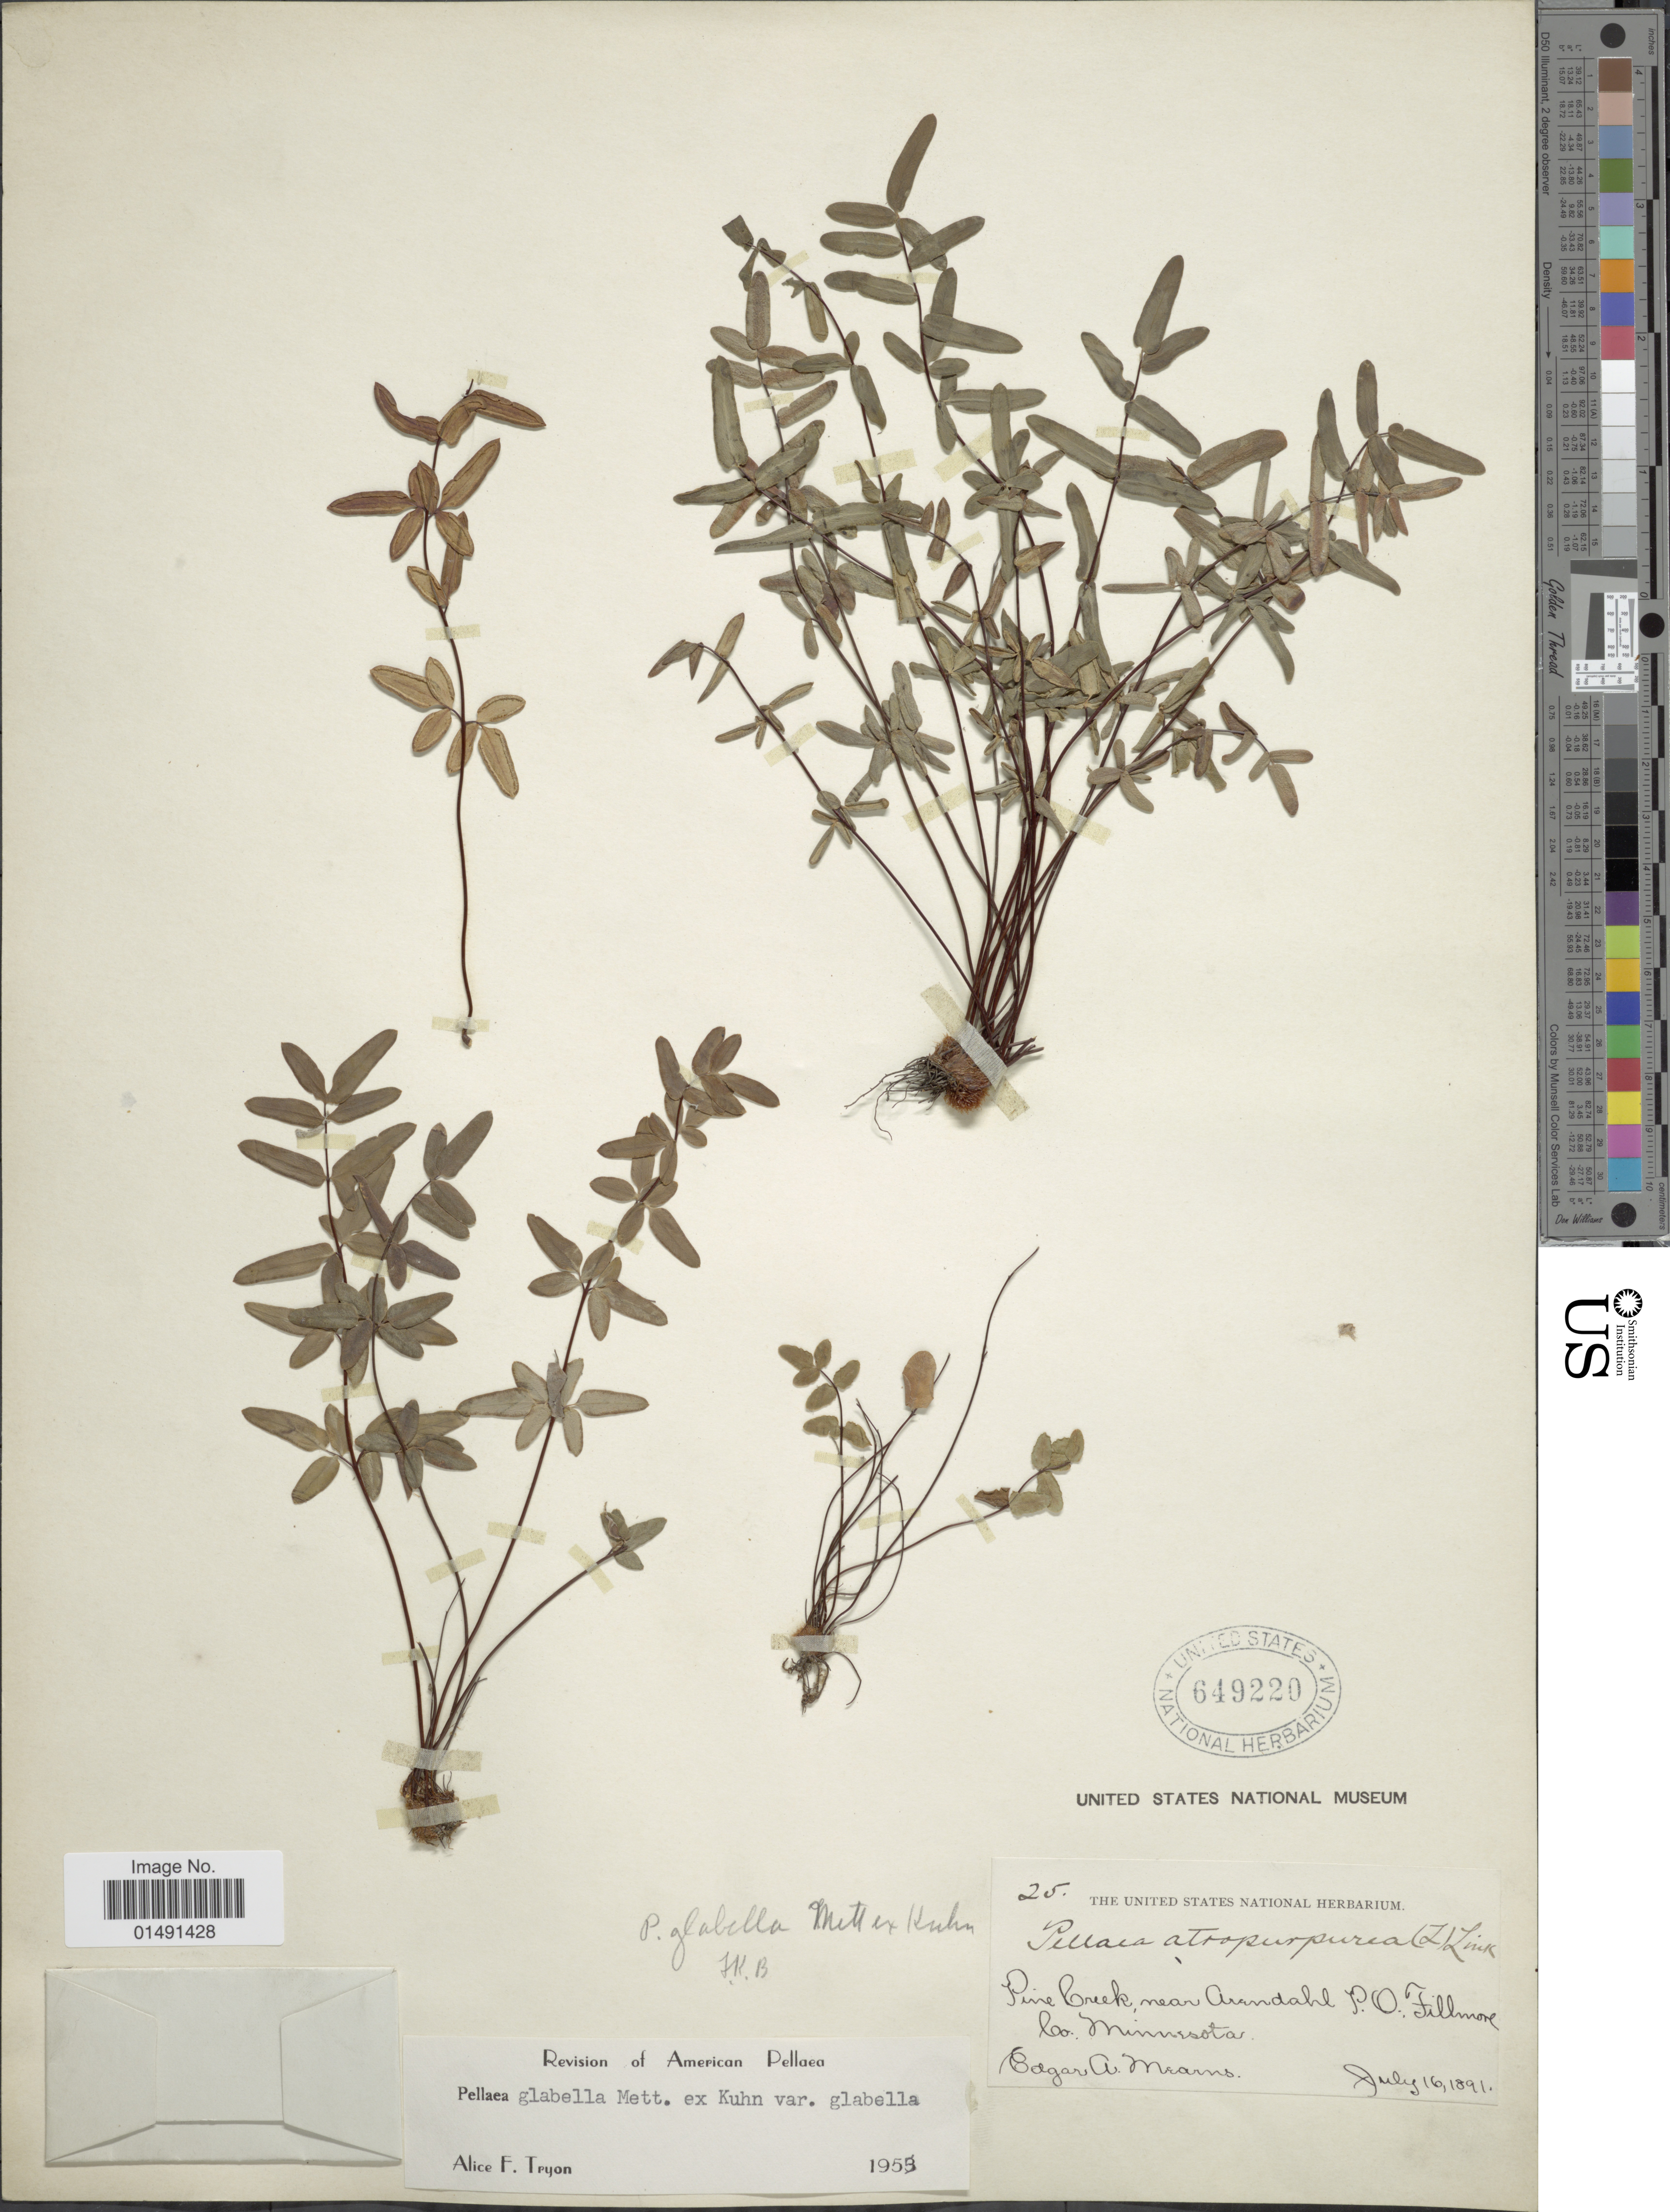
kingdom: Plantae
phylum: Tracheophyta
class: Polypodiopsida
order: Polypodiales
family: Pteridaceae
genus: Pellaea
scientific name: Pellaea glabella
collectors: E. A. Mearns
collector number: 25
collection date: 1891-07-16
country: United States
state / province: Minnesota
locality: Pine Creek near Arendahl P.O. Fillmore Co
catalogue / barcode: US 649220